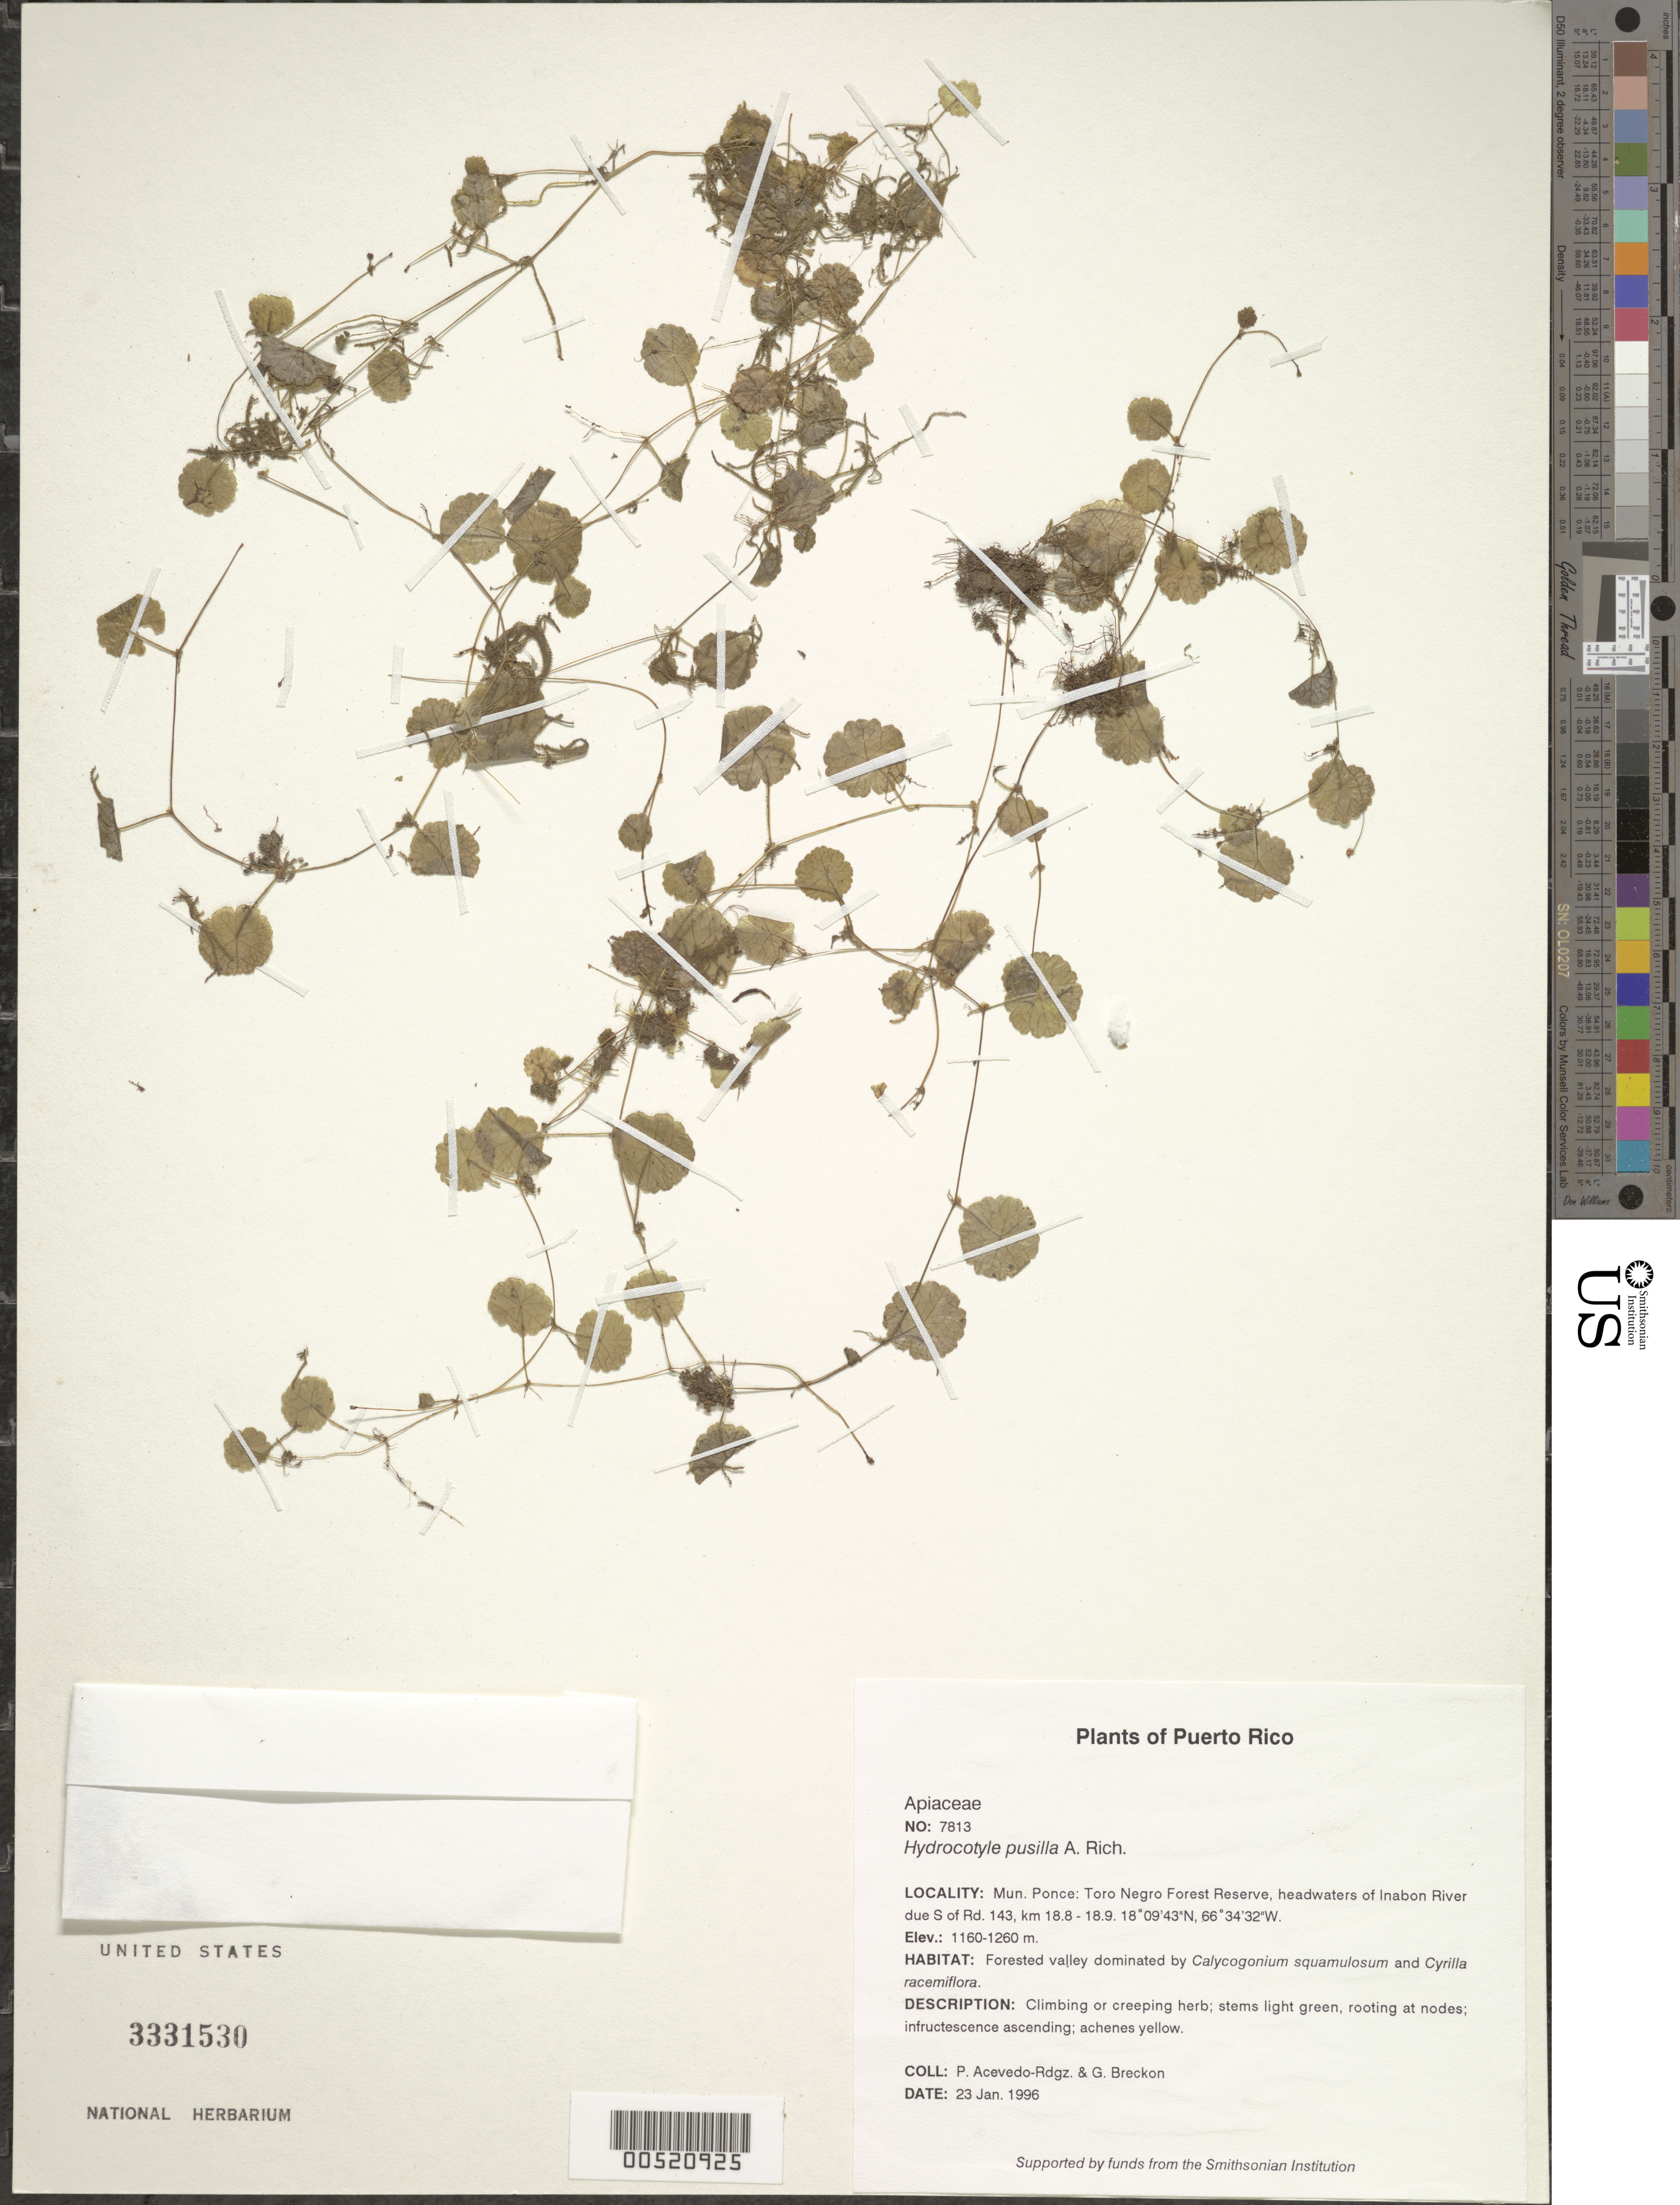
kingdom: Plantae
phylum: Tracheophyta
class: Magnoliopsida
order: Apiales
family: Araliaceae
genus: Hydrocotyle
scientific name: Hydrocotyle pusilla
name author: A. Rich.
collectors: P. Acevedo-Rodr. & G. J. Breckon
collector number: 7813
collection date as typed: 23 Jan 1996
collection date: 1996-01-23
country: Puerto Rico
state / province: Ponce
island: Puerto Rico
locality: Ponce: Jayuya, Toro Negro Forest Reserve, headwaters of Inabon River due S of Rd. 143, km 18.8 - 18.9.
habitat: Forested valley dominated by Calycogonium squamulosum and Cyrilla racemiflora.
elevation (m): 1160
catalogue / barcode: US 3331530